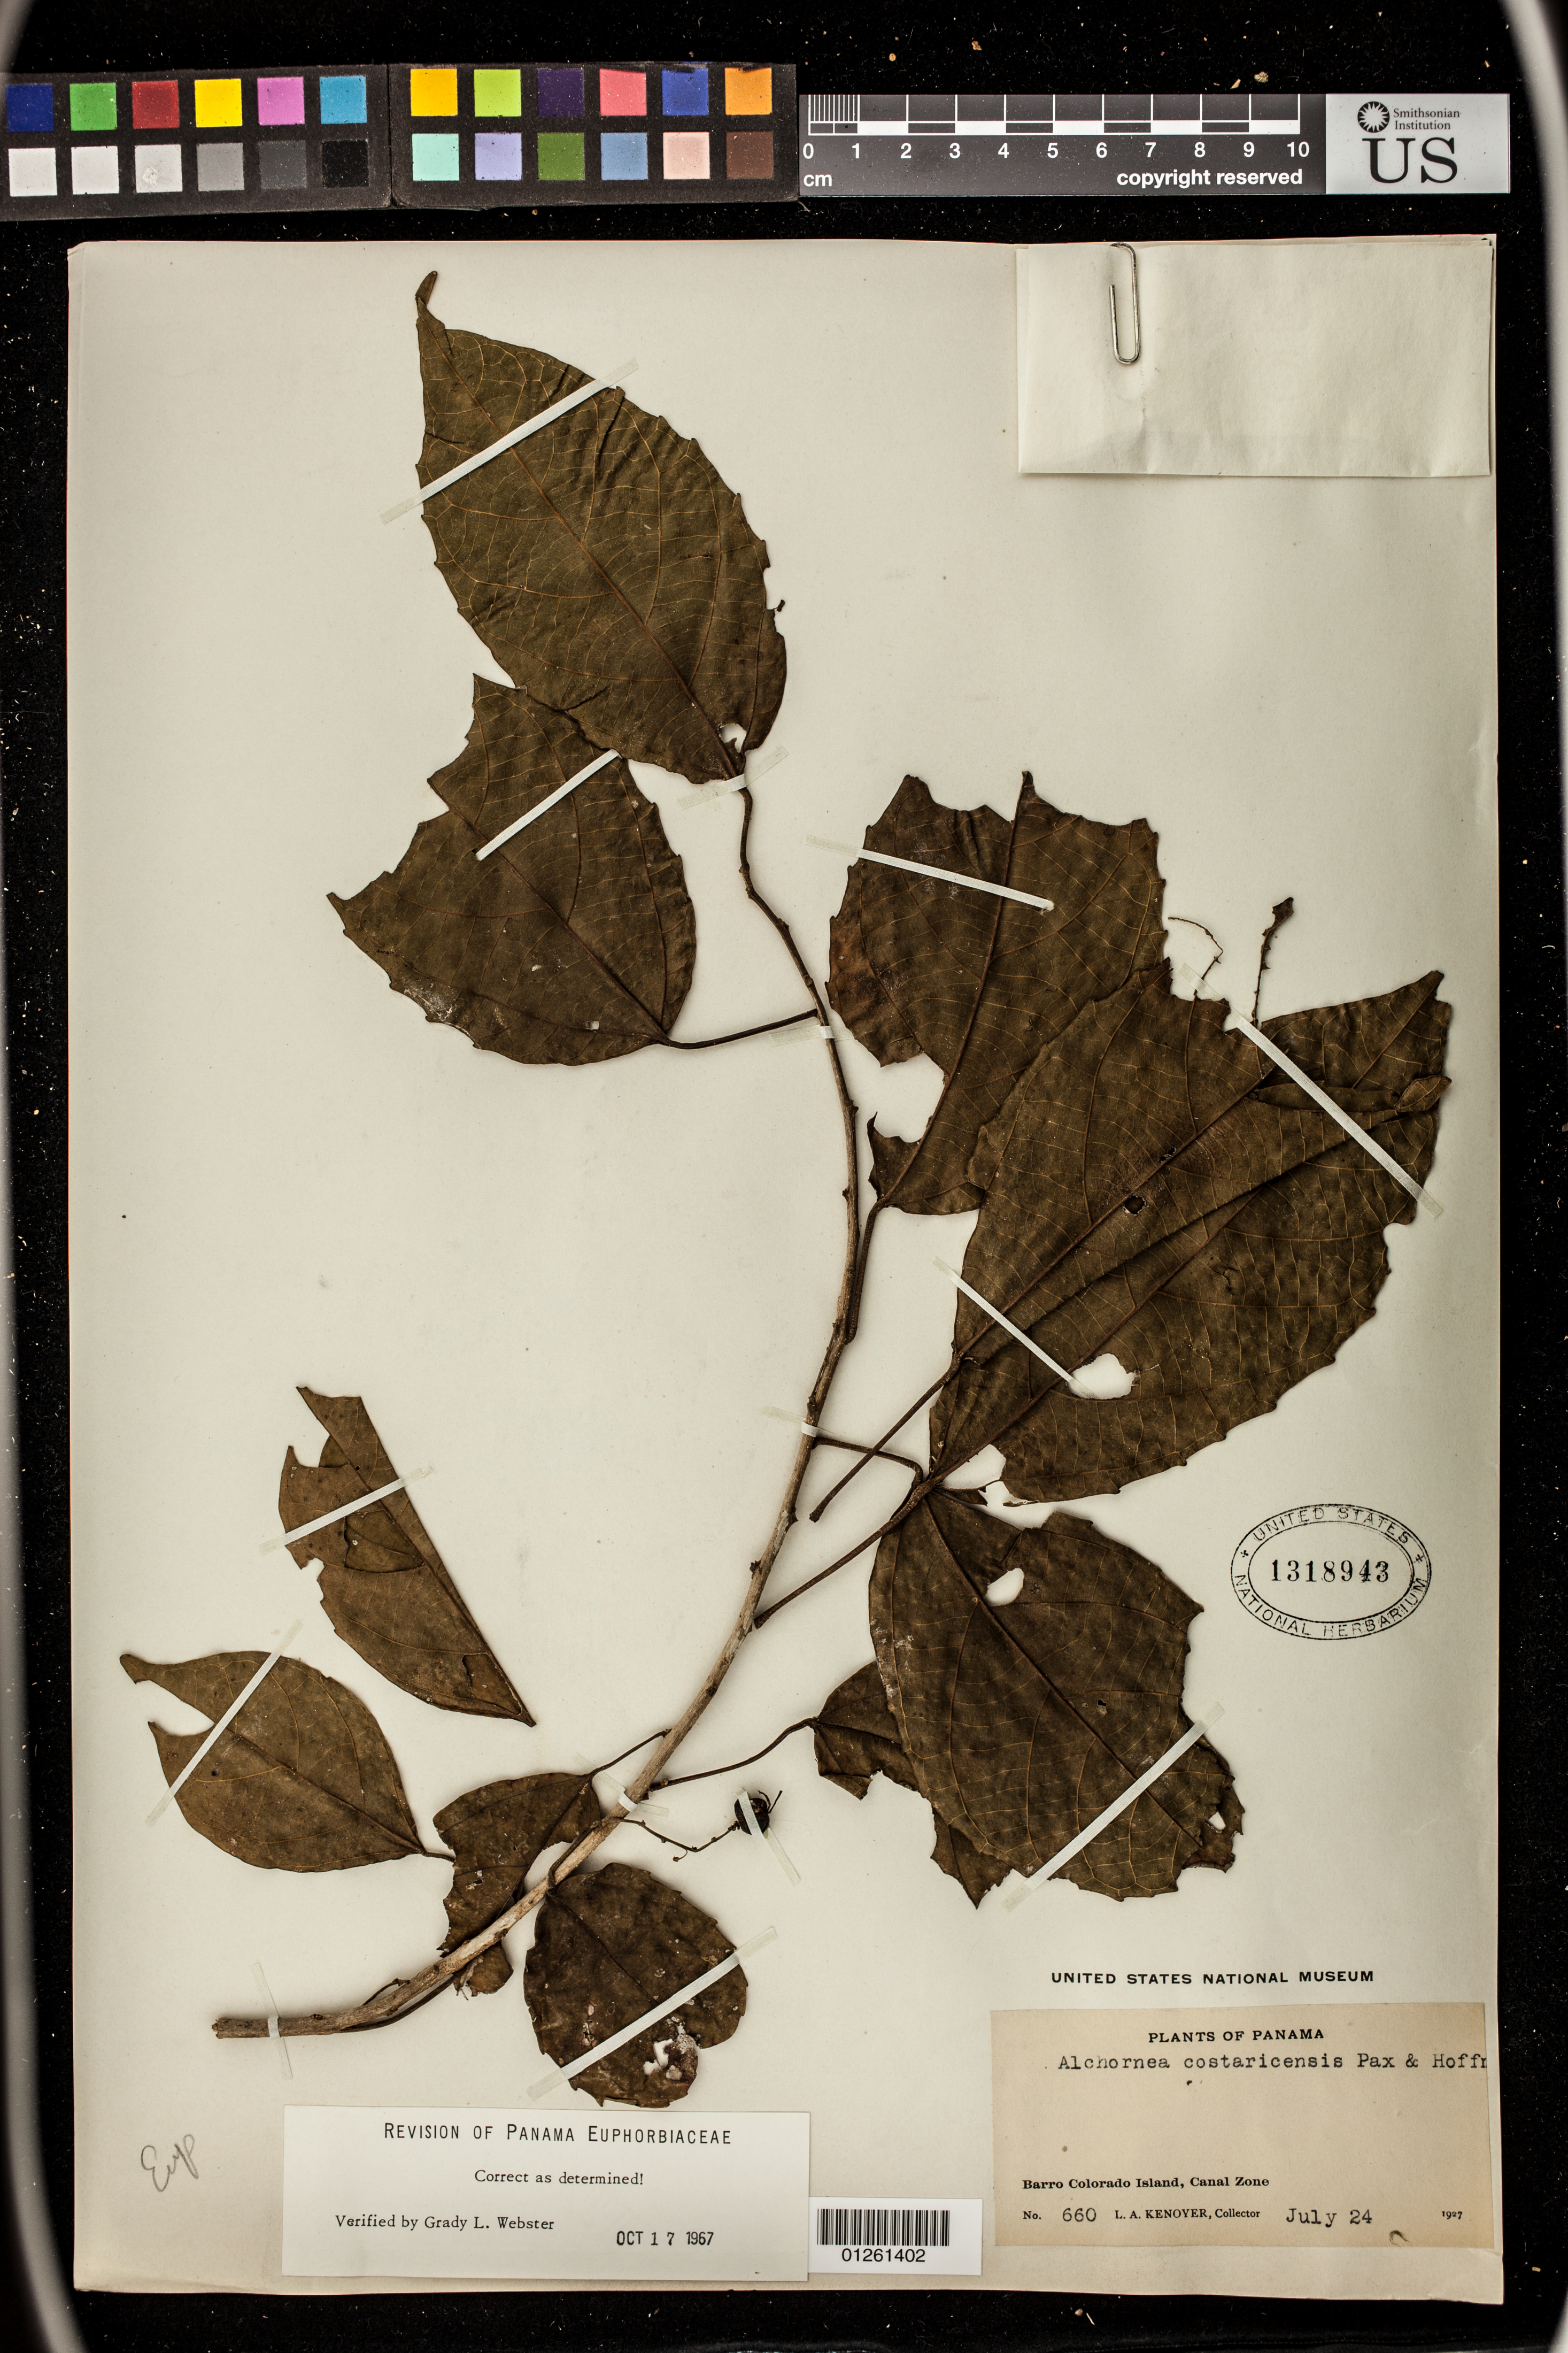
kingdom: Plantae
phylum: Tracheophyta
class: Magnoliopsida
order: Malpighiales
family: Euphorbiaceae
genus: Alchornea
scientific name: Alchornea costaricensis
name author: Pax & K. Hoffm. in Engl.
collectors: L. A. Kenoyer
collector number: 660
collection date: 1927-07-24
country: Panama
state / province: Panamá Oeste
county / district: Canal Zone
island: Barro Colorado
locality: Barro Colorado Island, Canal Zone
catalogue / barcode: US 1318943